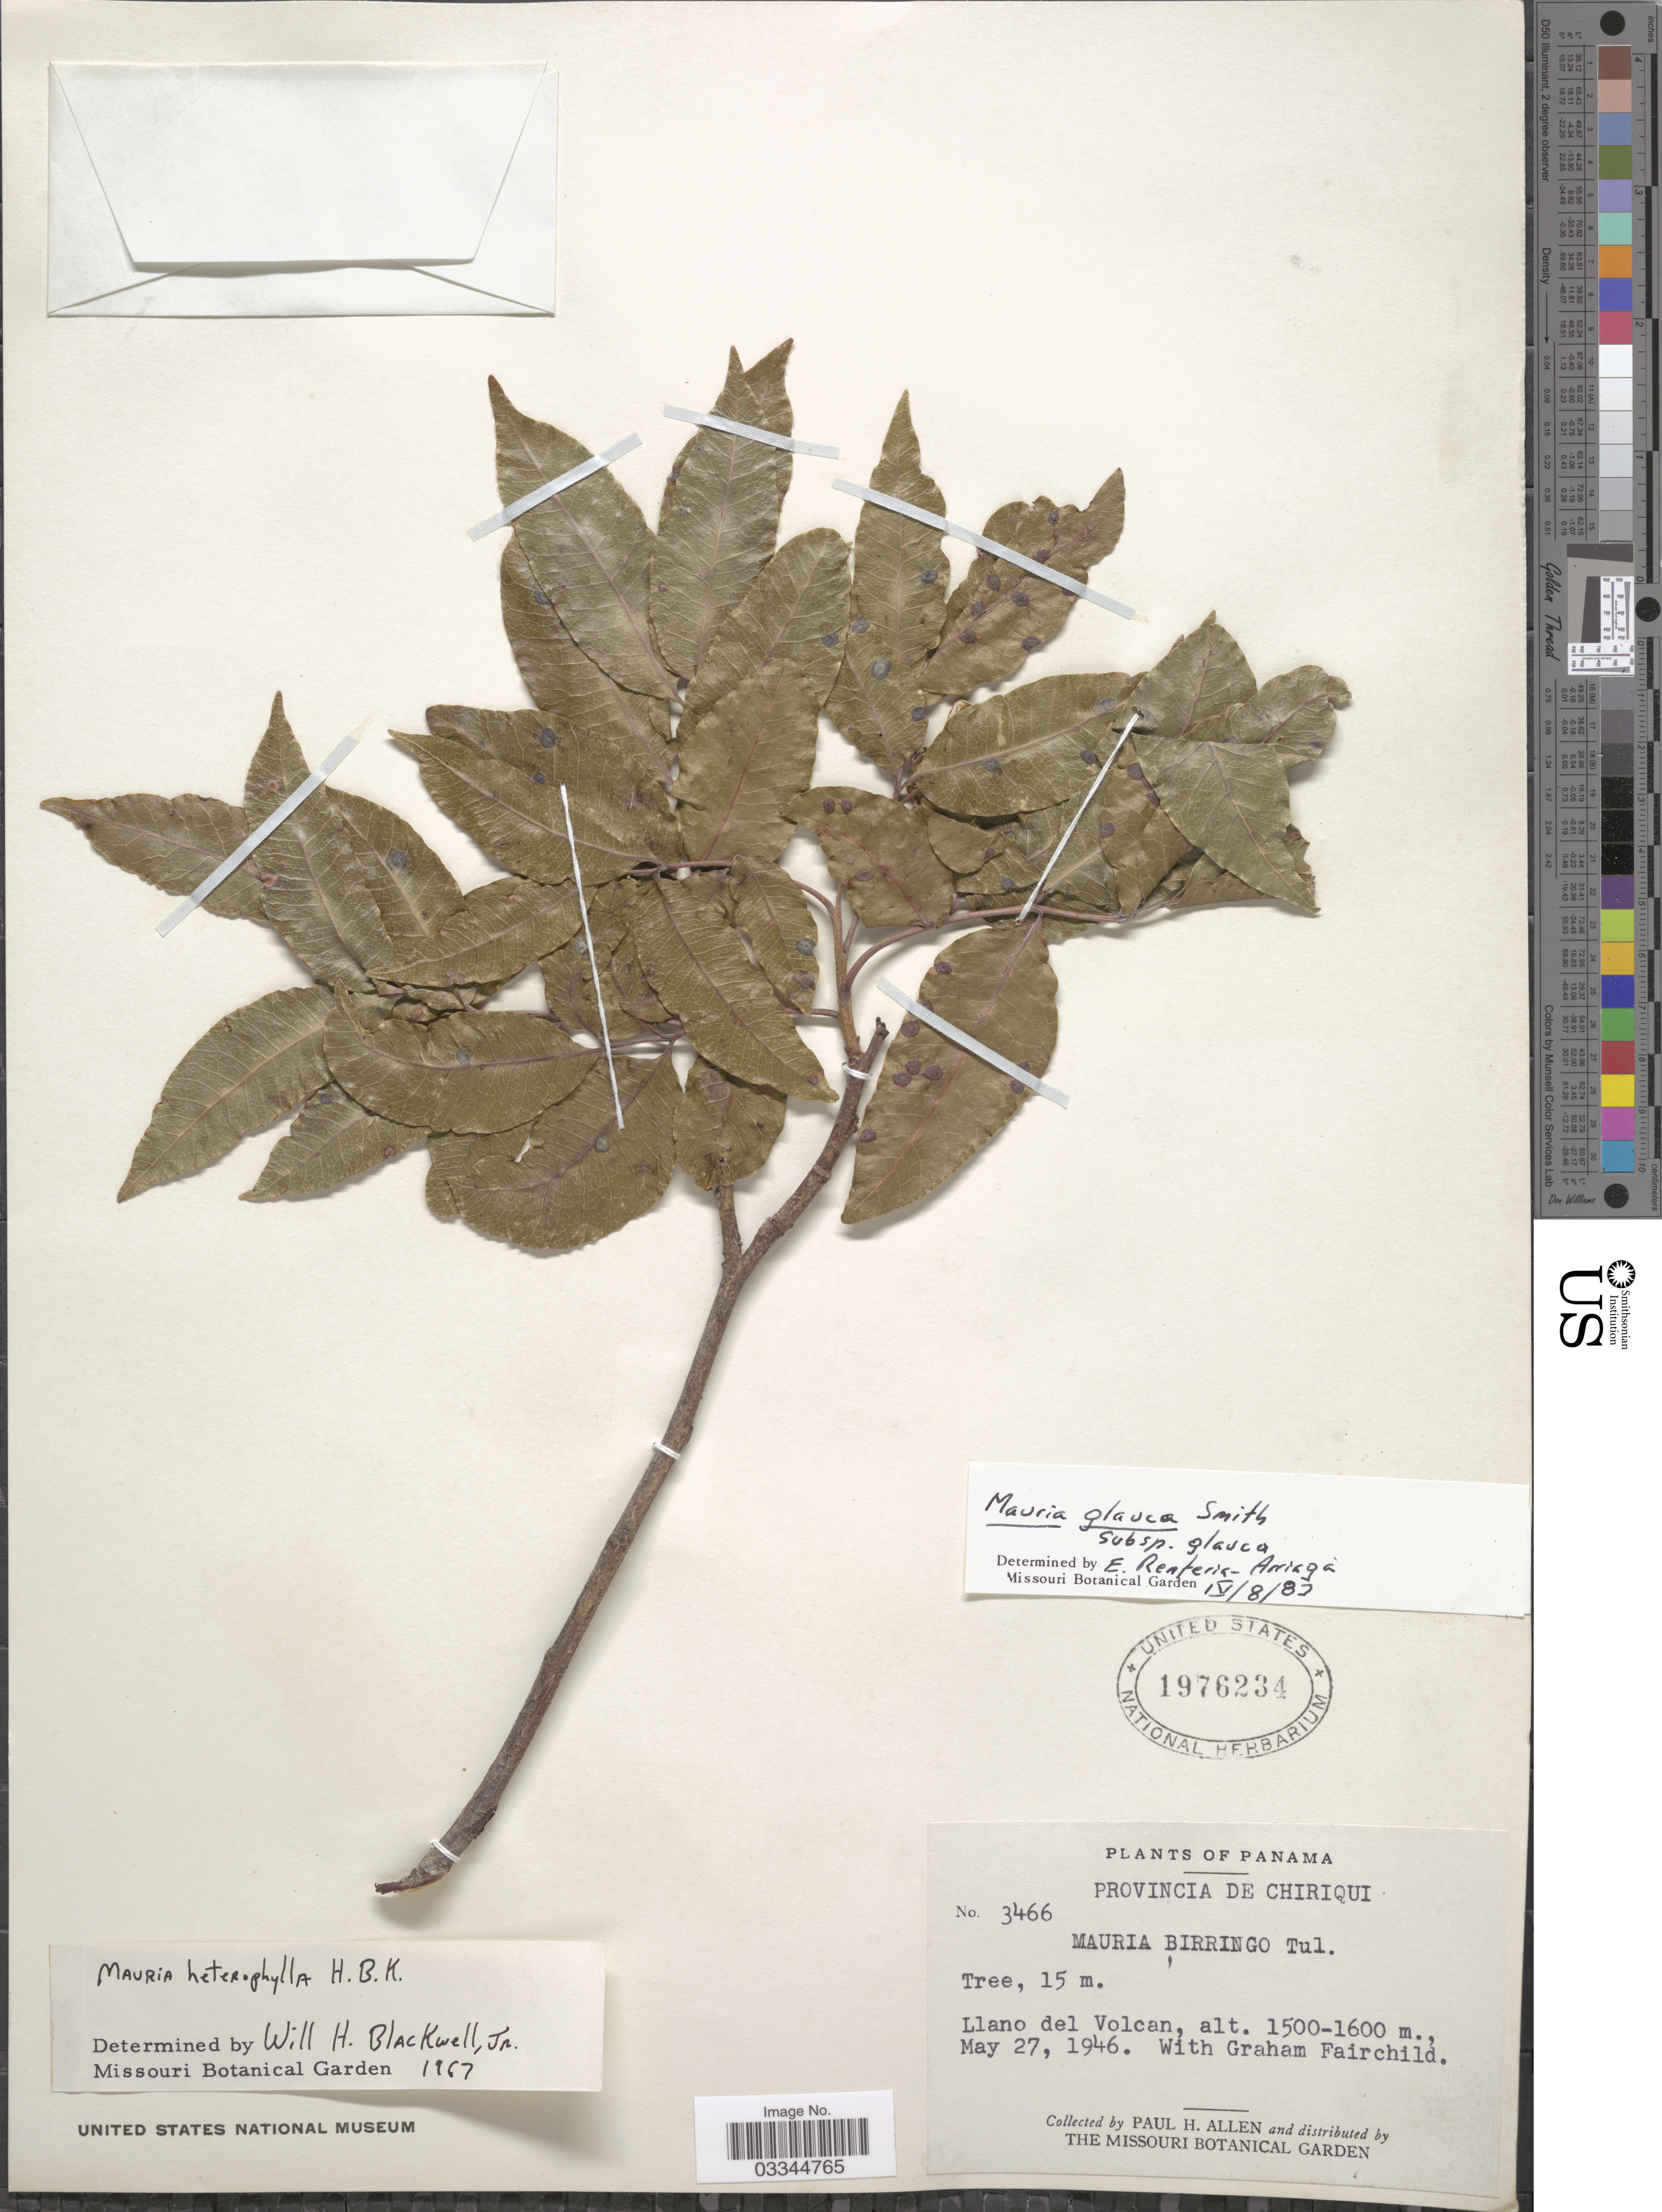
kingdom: Plantae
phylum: Tracheophyta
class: Magnoliopsida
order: Sapindales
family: Anacardiaceae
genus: Mauria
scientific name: Mauria glauca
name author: Donn. Sm.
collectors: P. H. Allen & G. Fairchild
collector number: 3466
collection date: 1946-05-27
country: Panama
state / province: Chiriqui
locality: Llano del Volcan.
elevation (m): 1500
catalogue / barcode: US 1976234